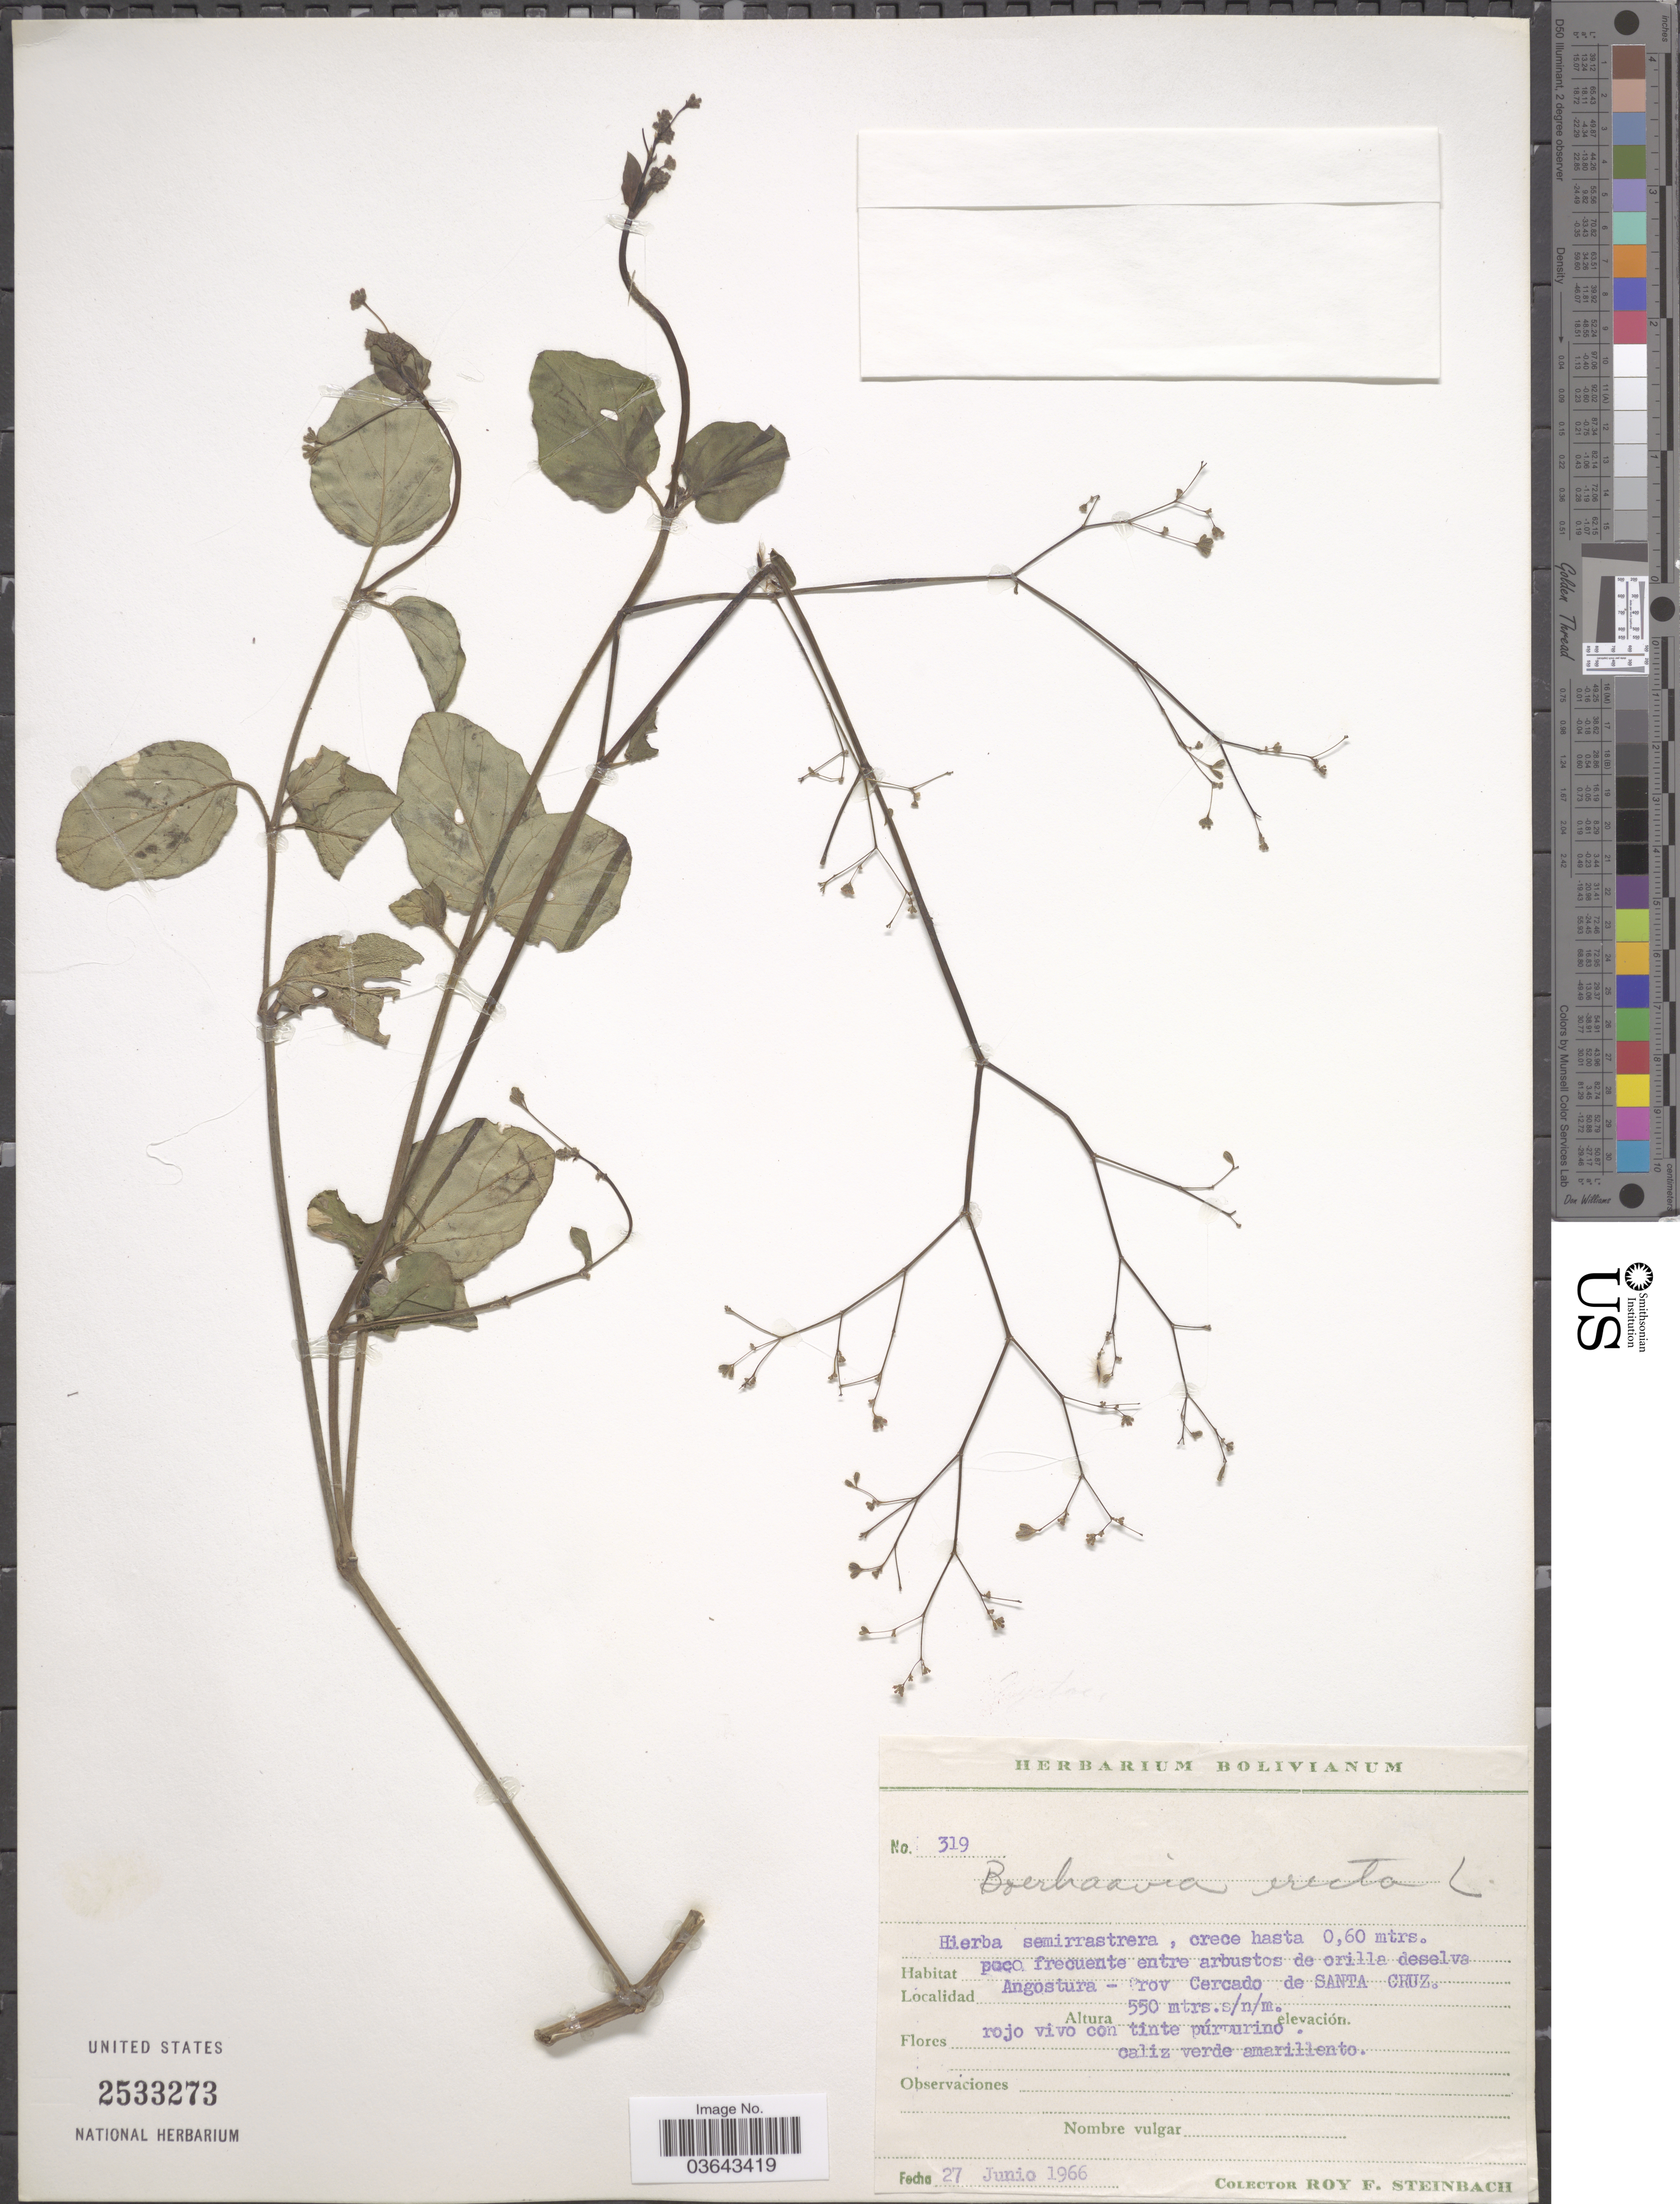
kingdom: Plantae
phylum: Tracheophyta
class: Magnoliopsida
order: Caryophyllales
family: Nyctaginaceae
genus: Boerhavia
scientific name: Boerhavia erecta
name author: L.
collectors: R. F. Steinbach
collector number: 319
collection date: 1966-06-27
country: Bolivia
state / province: Santa Cruz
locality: Angostura-Prov. Cercado de Santa Cruz.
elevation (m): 550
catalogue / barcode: US 2533273